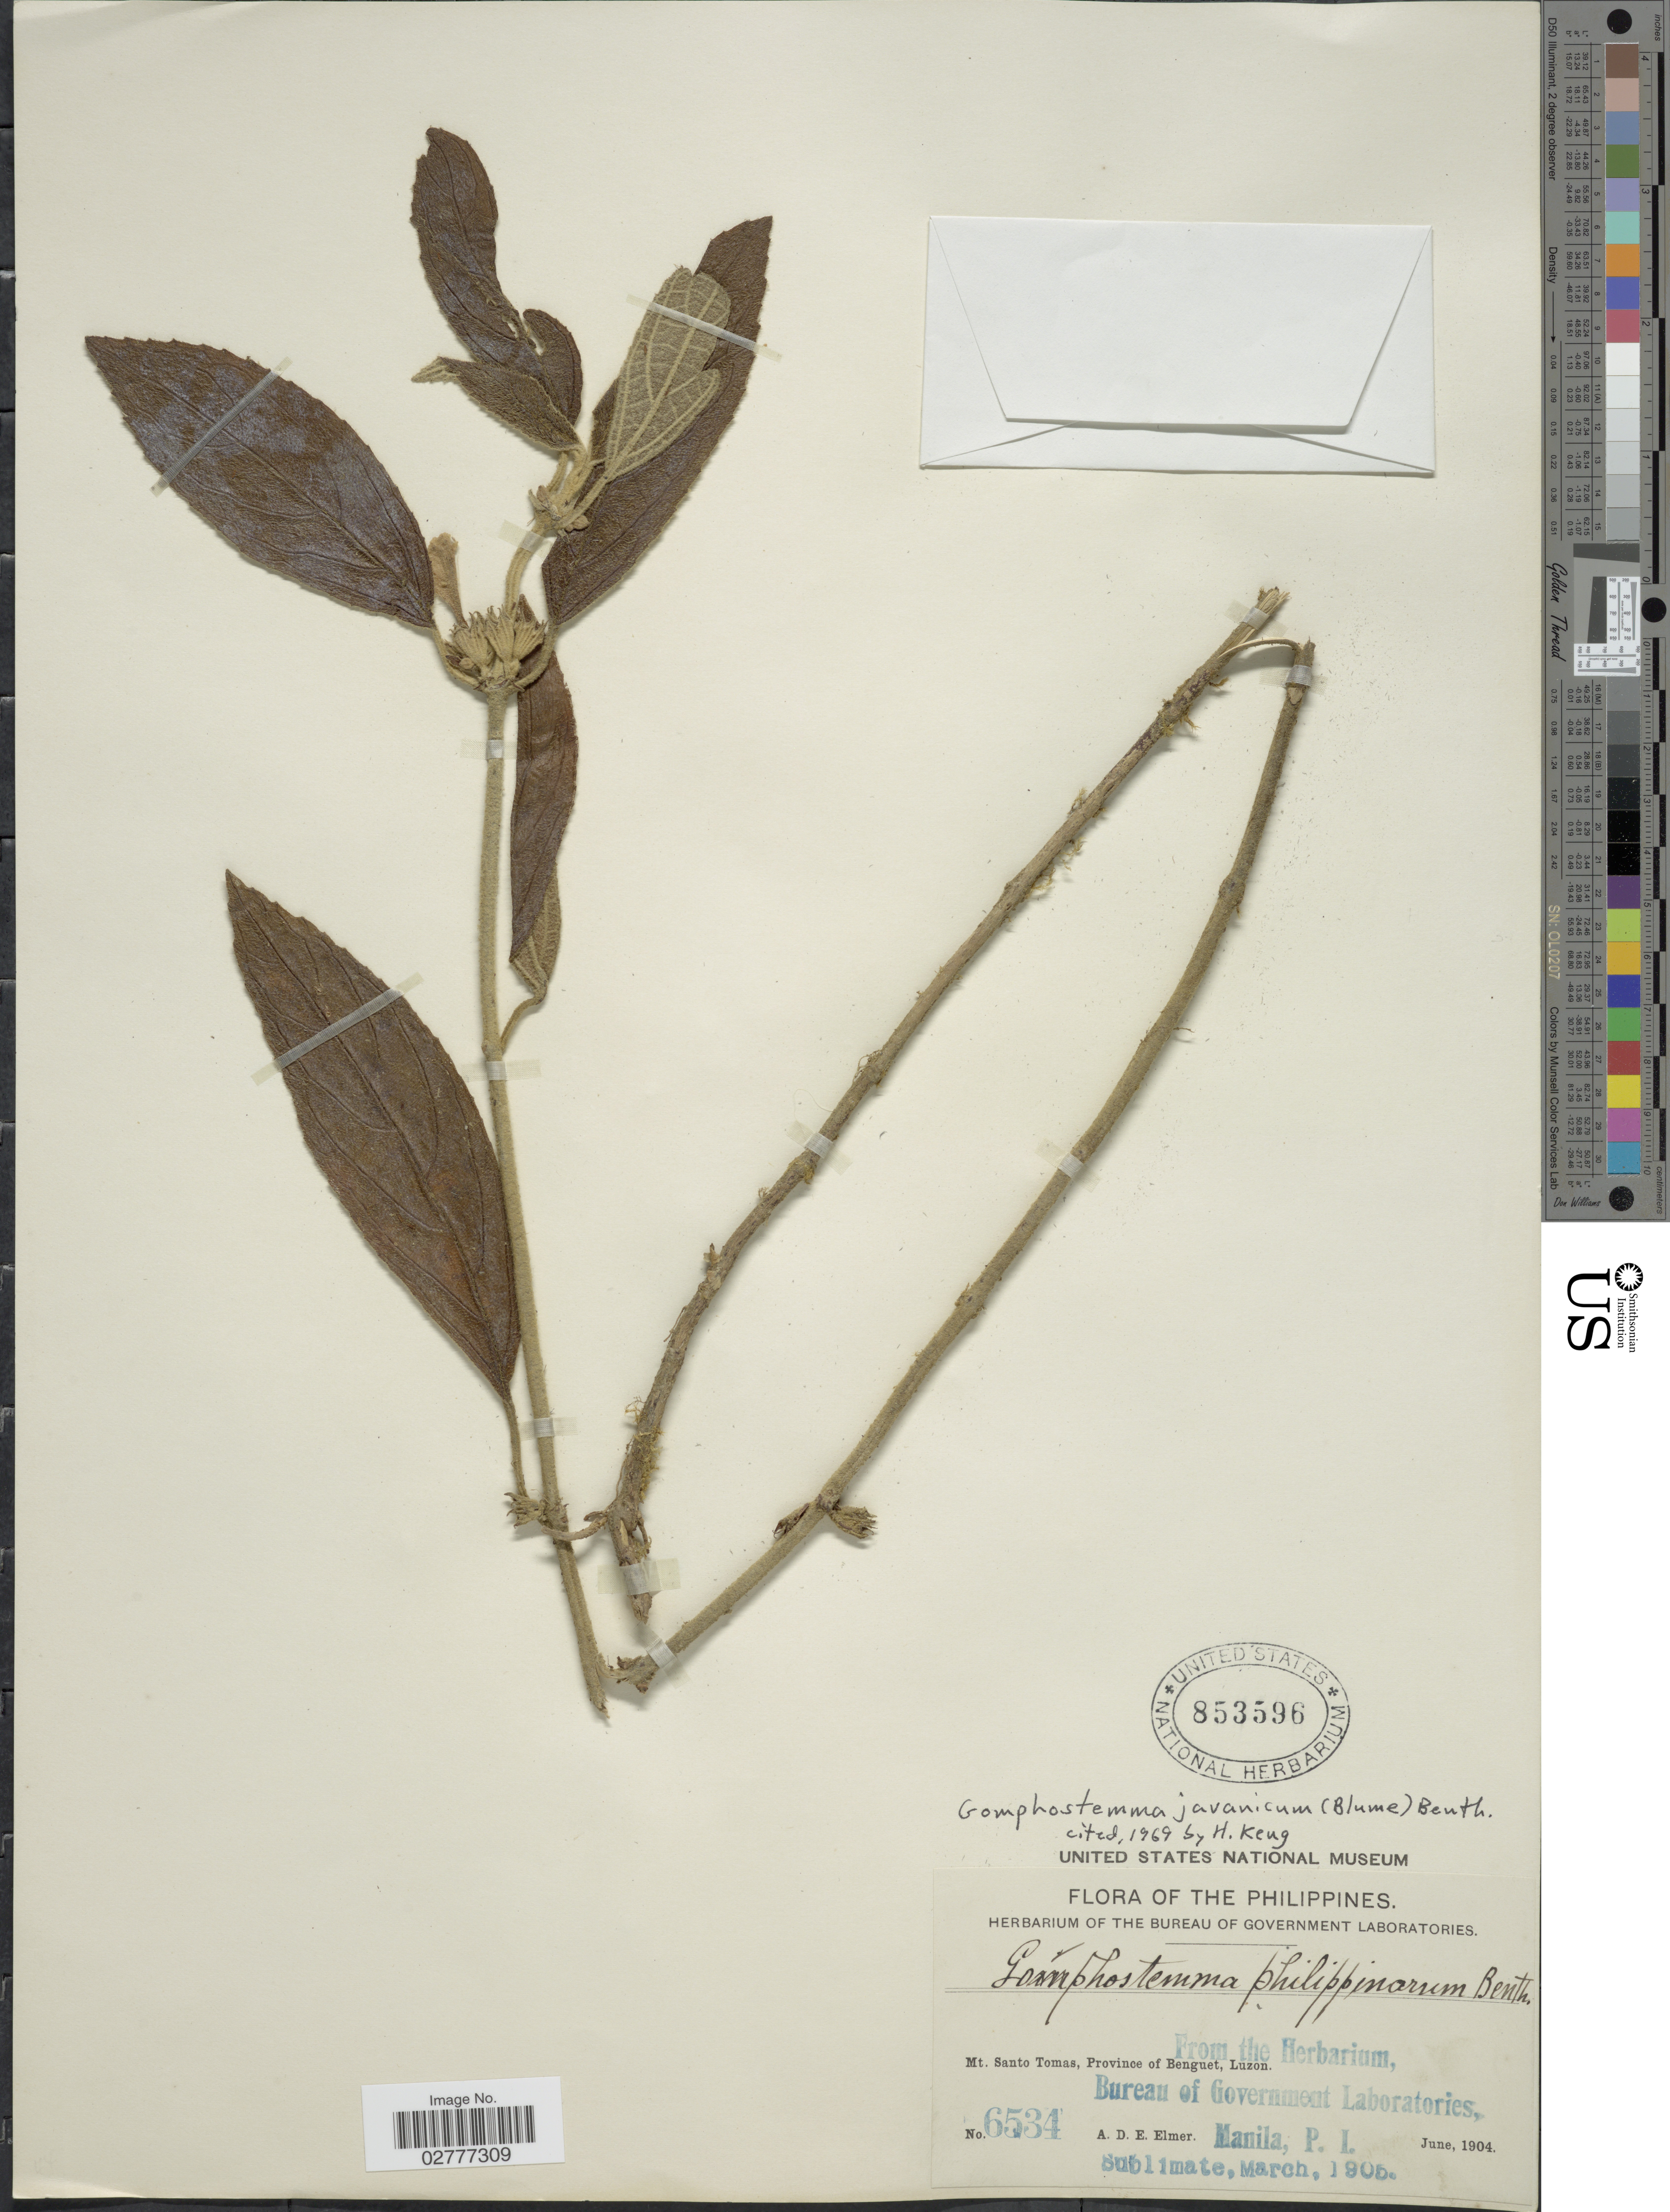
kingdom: Plantae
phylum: Tracheophyta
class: Magnoliopsida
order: Lamiales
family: Lamiaceae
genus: Gomphostemma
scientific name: Gomphostemma javanicum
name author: (Blume) Benth.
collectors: A. D. E. Elmer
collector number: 6534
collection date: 1904-06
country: Philippines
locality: Mt. Santo Tomas, Province of Benguet, Luzon.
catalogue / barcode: US 953596